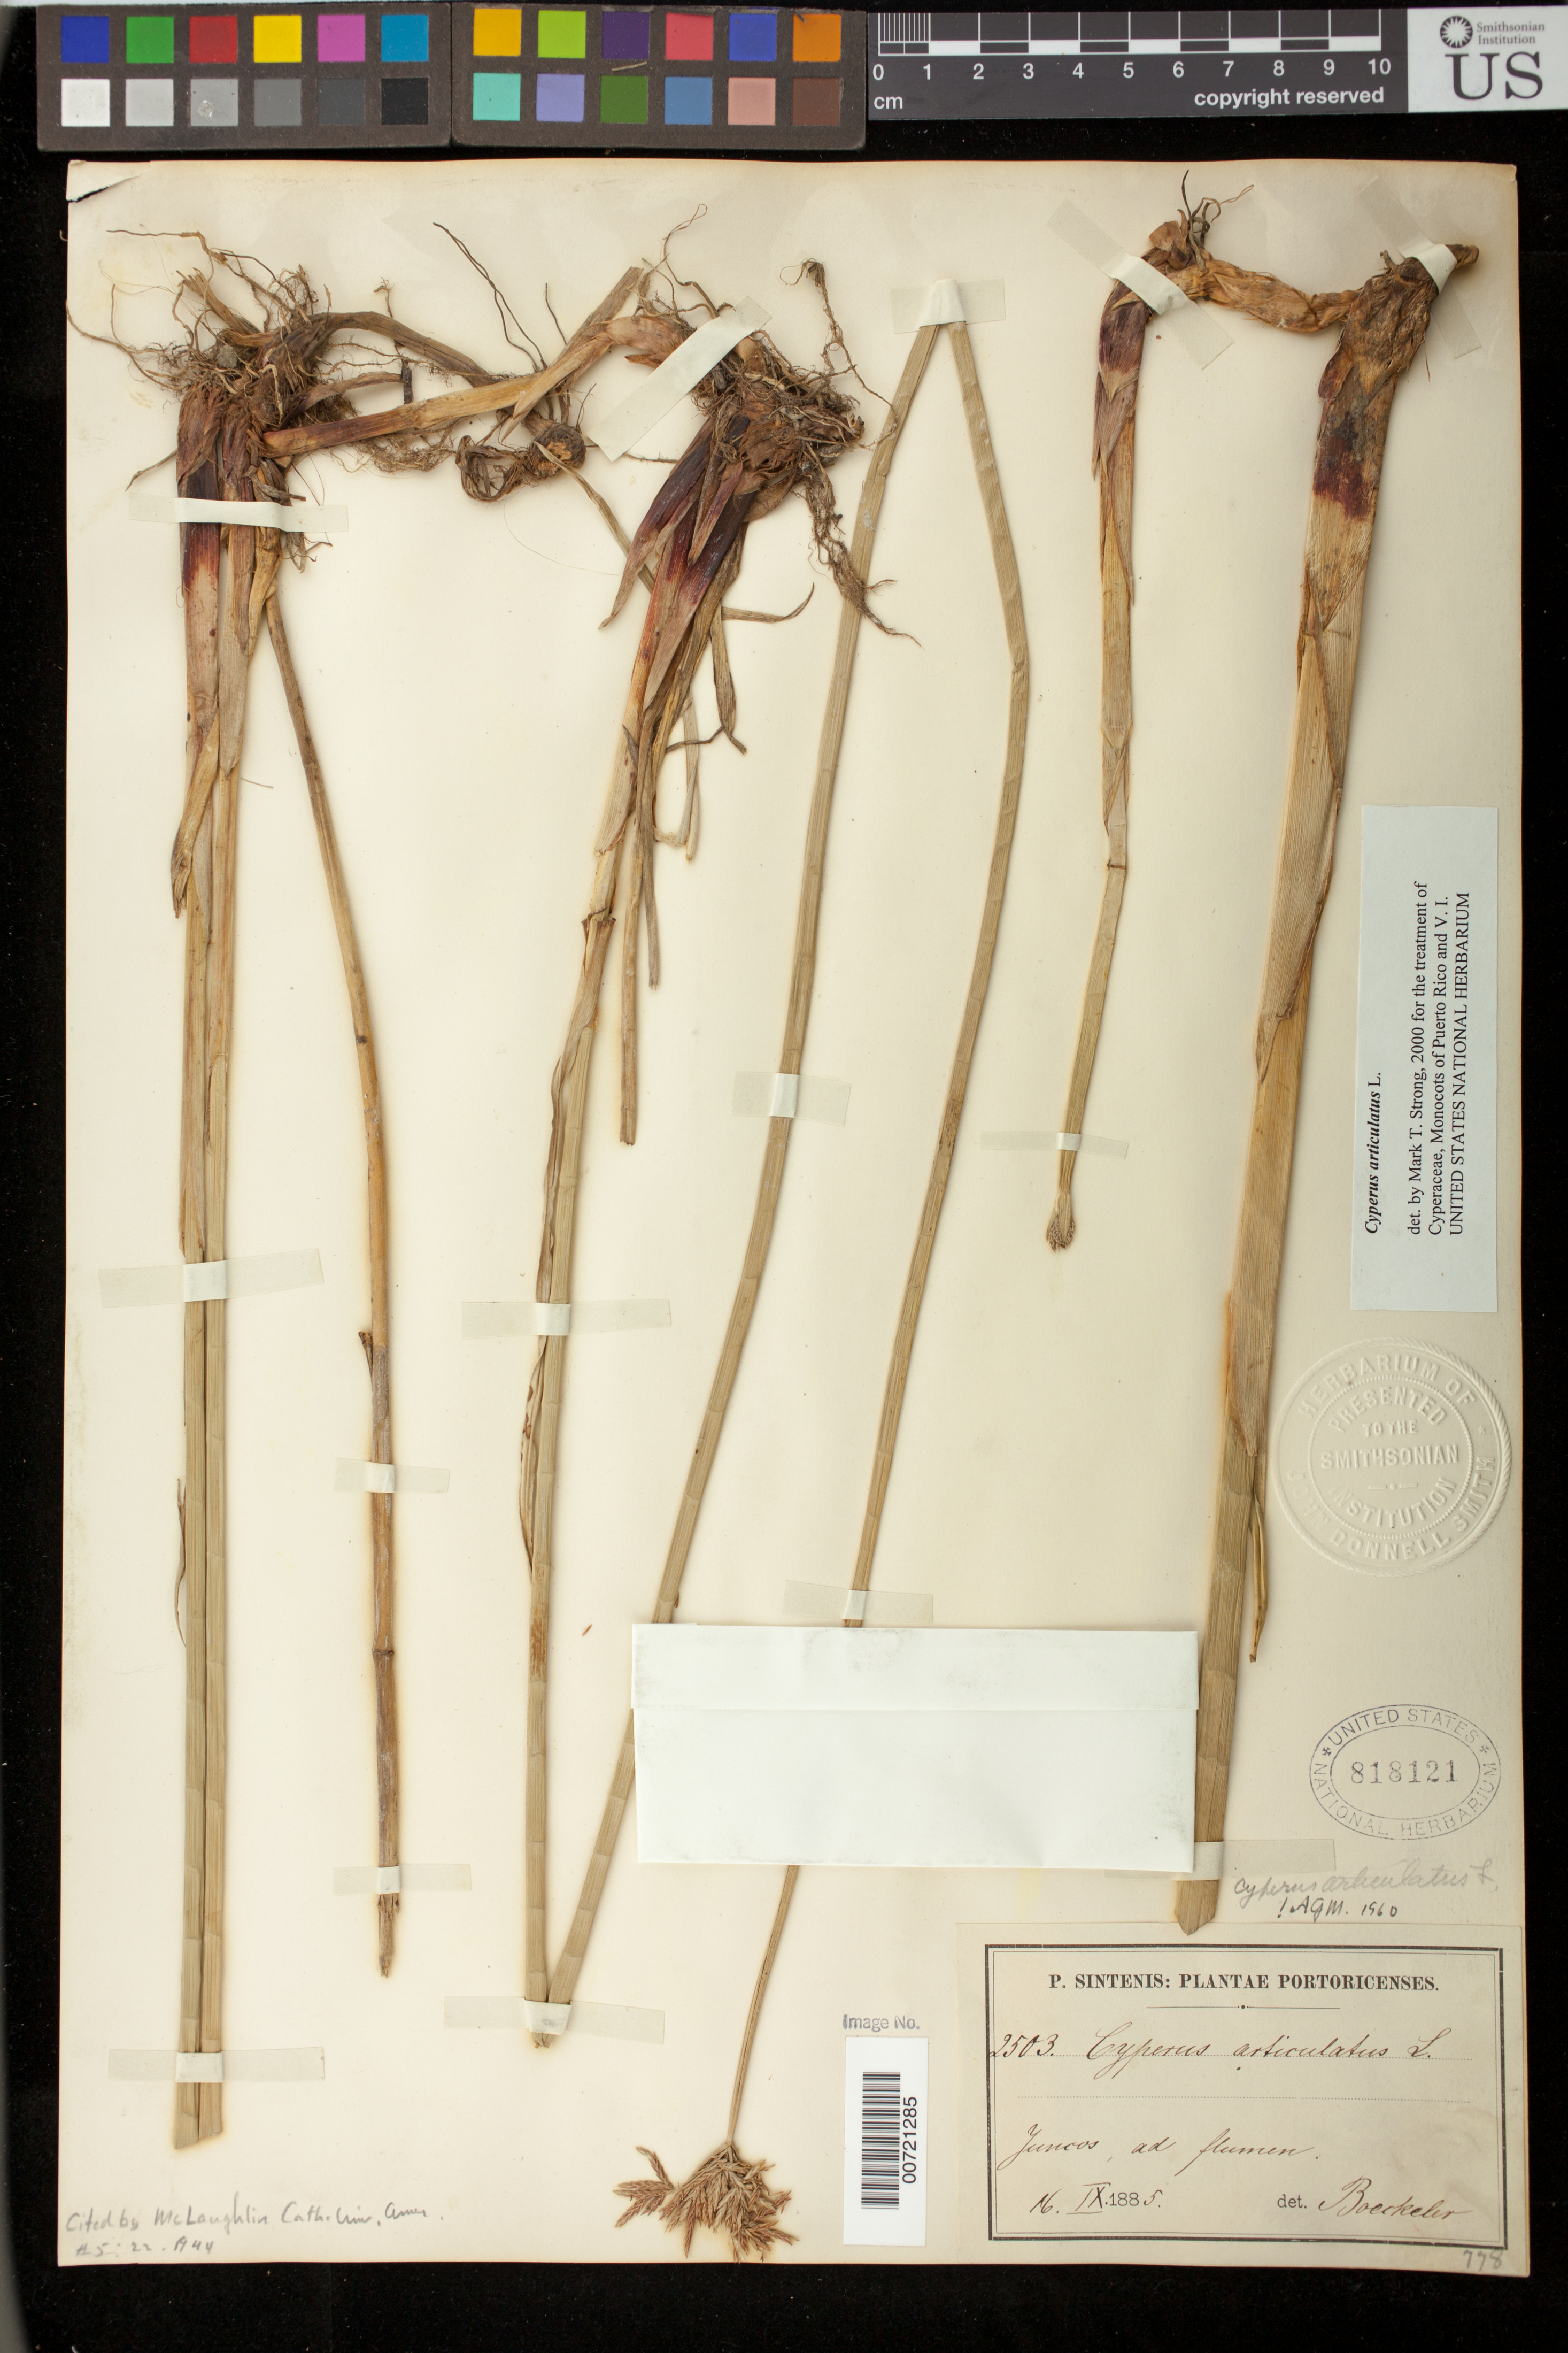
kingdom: Plantae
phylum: Tracheophyta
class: Liliopsida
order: Poales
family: Cyperaceae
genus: Cyperus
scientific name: Cyperus articulatus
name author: L.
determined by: Strong, M. T., (US), Smithsonian Institution - National Museum of Natural History (UNITED STATES)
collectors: P. Sintenis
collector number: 2503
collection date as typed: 16 Sep 1885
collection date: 1885-09-16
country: Puerto Rico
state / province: Juncos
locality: Juncos.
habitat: Ad flumen.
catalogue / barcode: US 818121